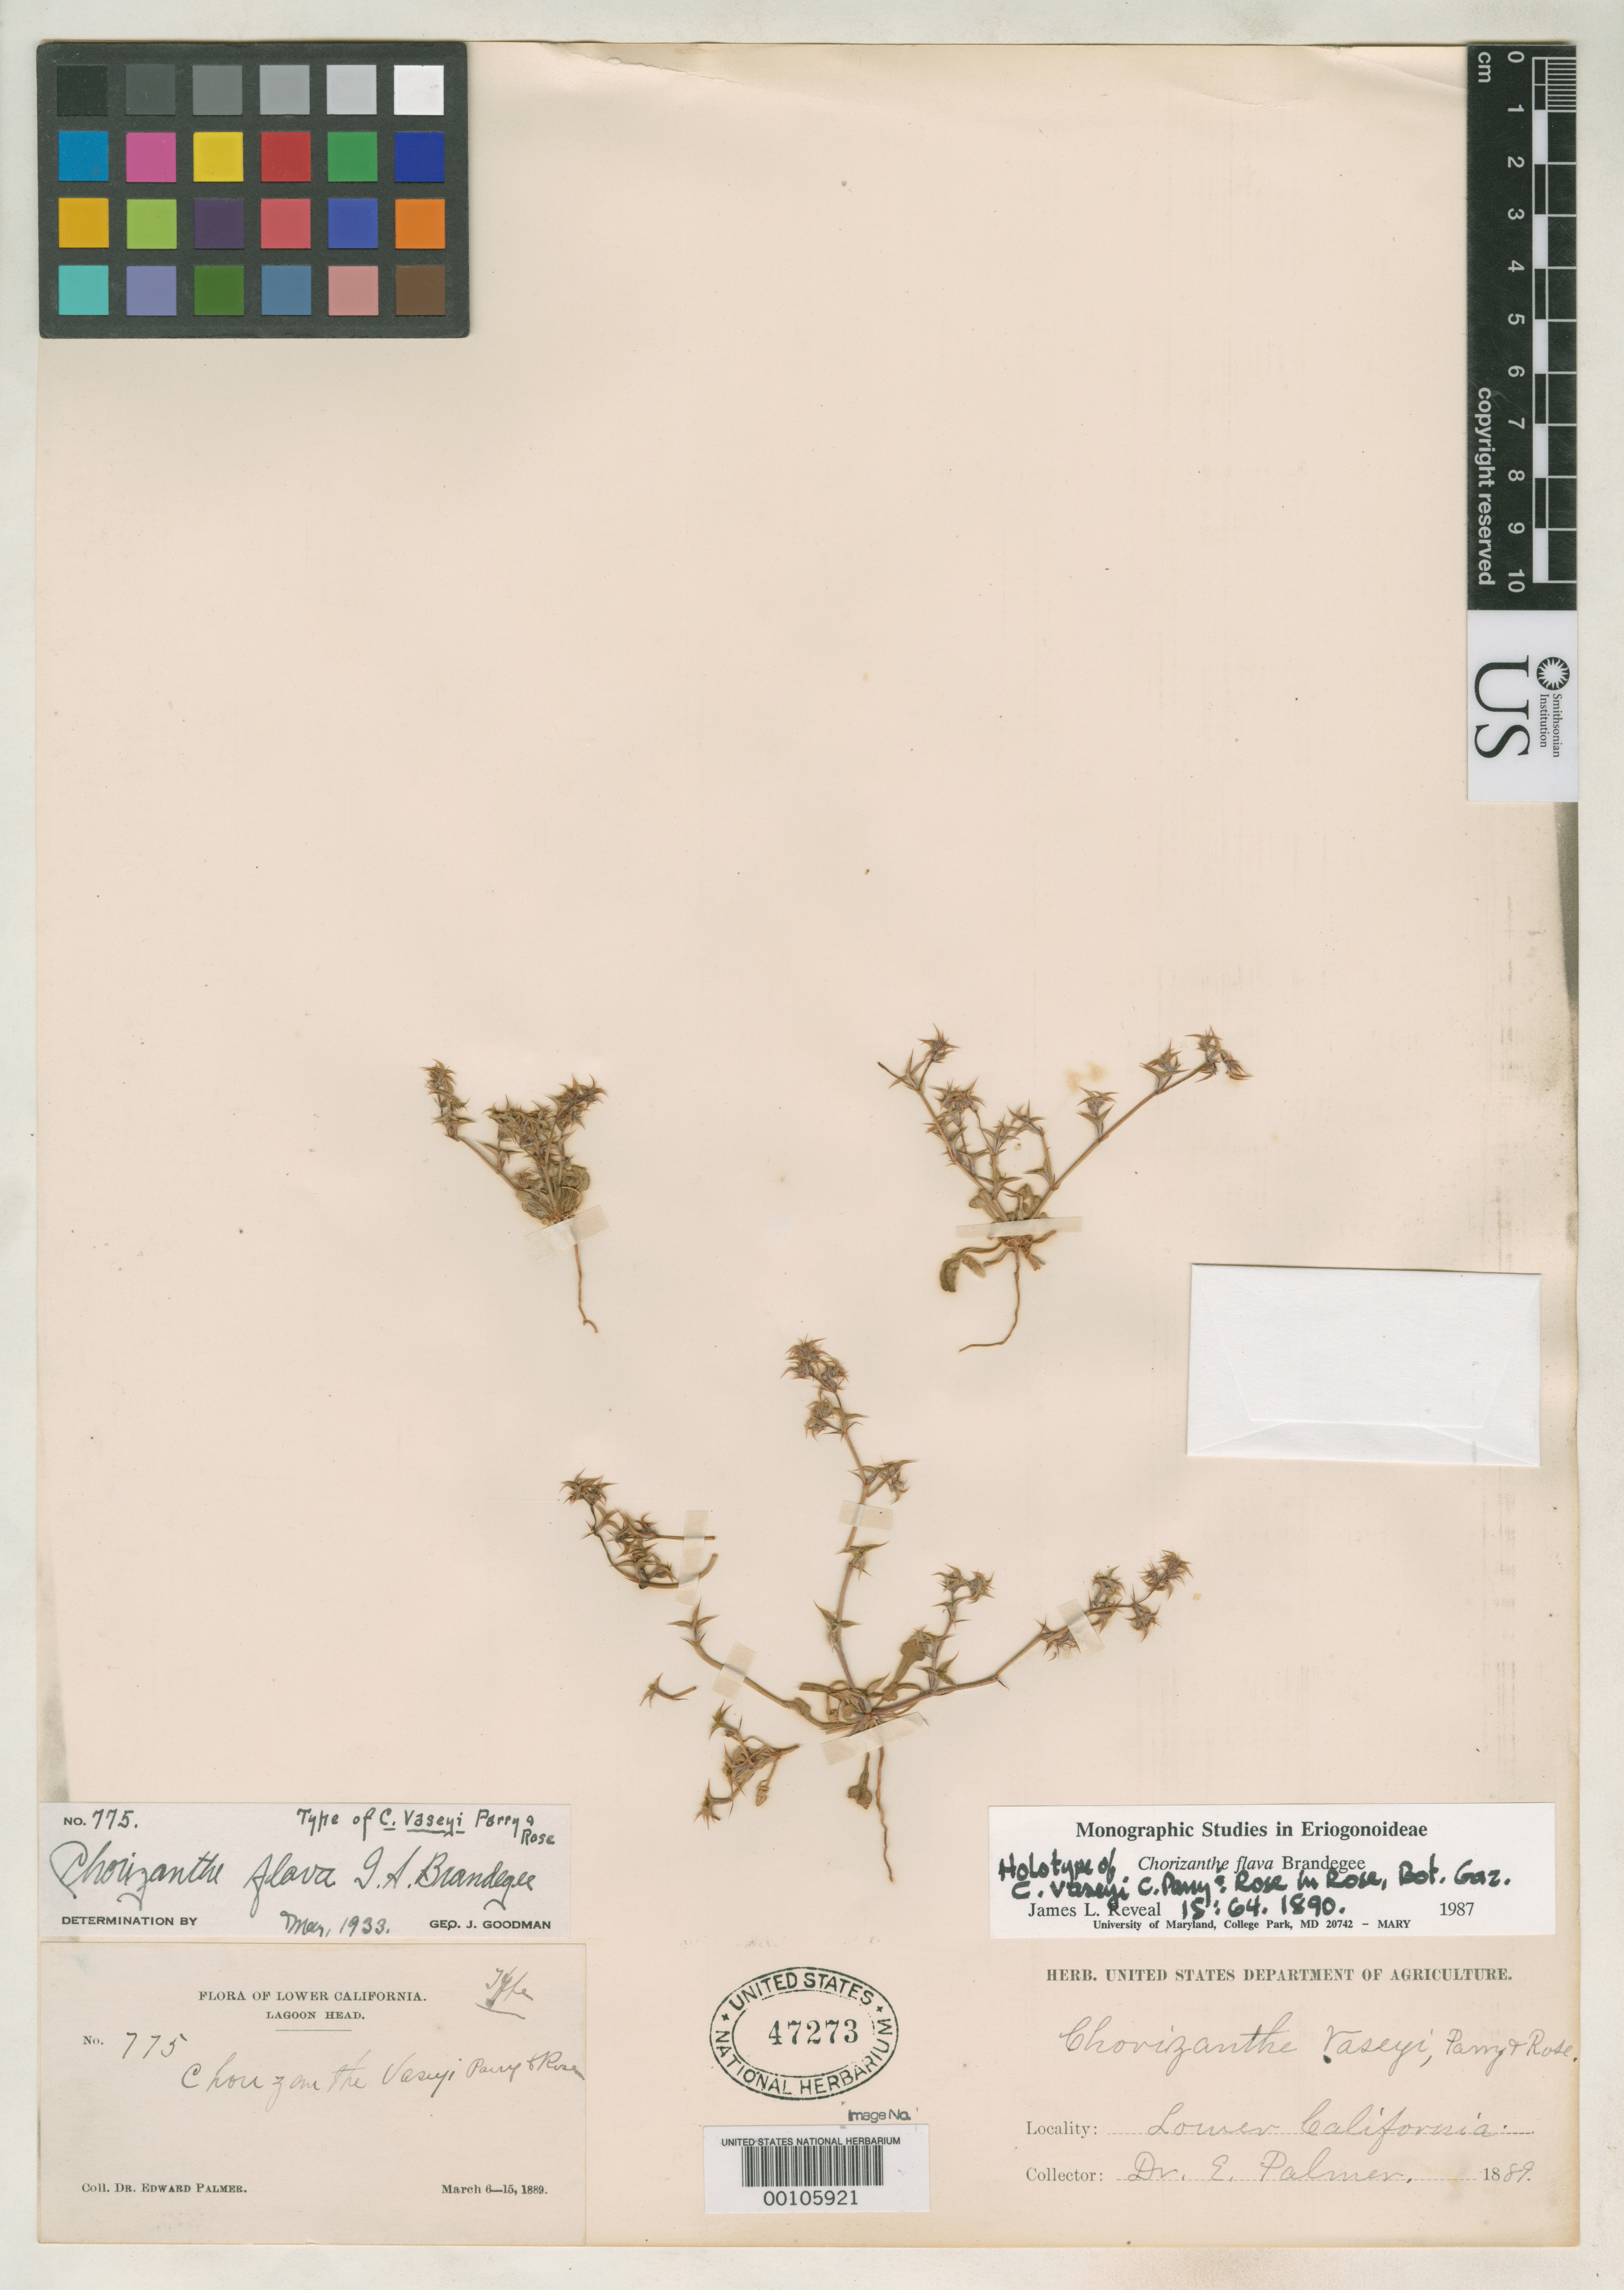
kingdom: Plantae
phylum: Tracheophyta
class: Magnoliopsida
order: Caryophyllales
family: Polygonaceae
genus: Chorizanthe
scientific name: Chorizanthe vaseyi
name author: Parry & Rose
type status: Holotype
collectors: E. Palmer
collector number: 775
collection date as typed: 06 Mar 1889 to 15 Mar 1889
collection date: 1889-03-06/1889-03-15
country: Mexico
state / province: Baja California Norte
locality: Lagoon Head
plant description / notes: Protologue cites type collection as "no. 275".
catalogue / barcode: US 47273